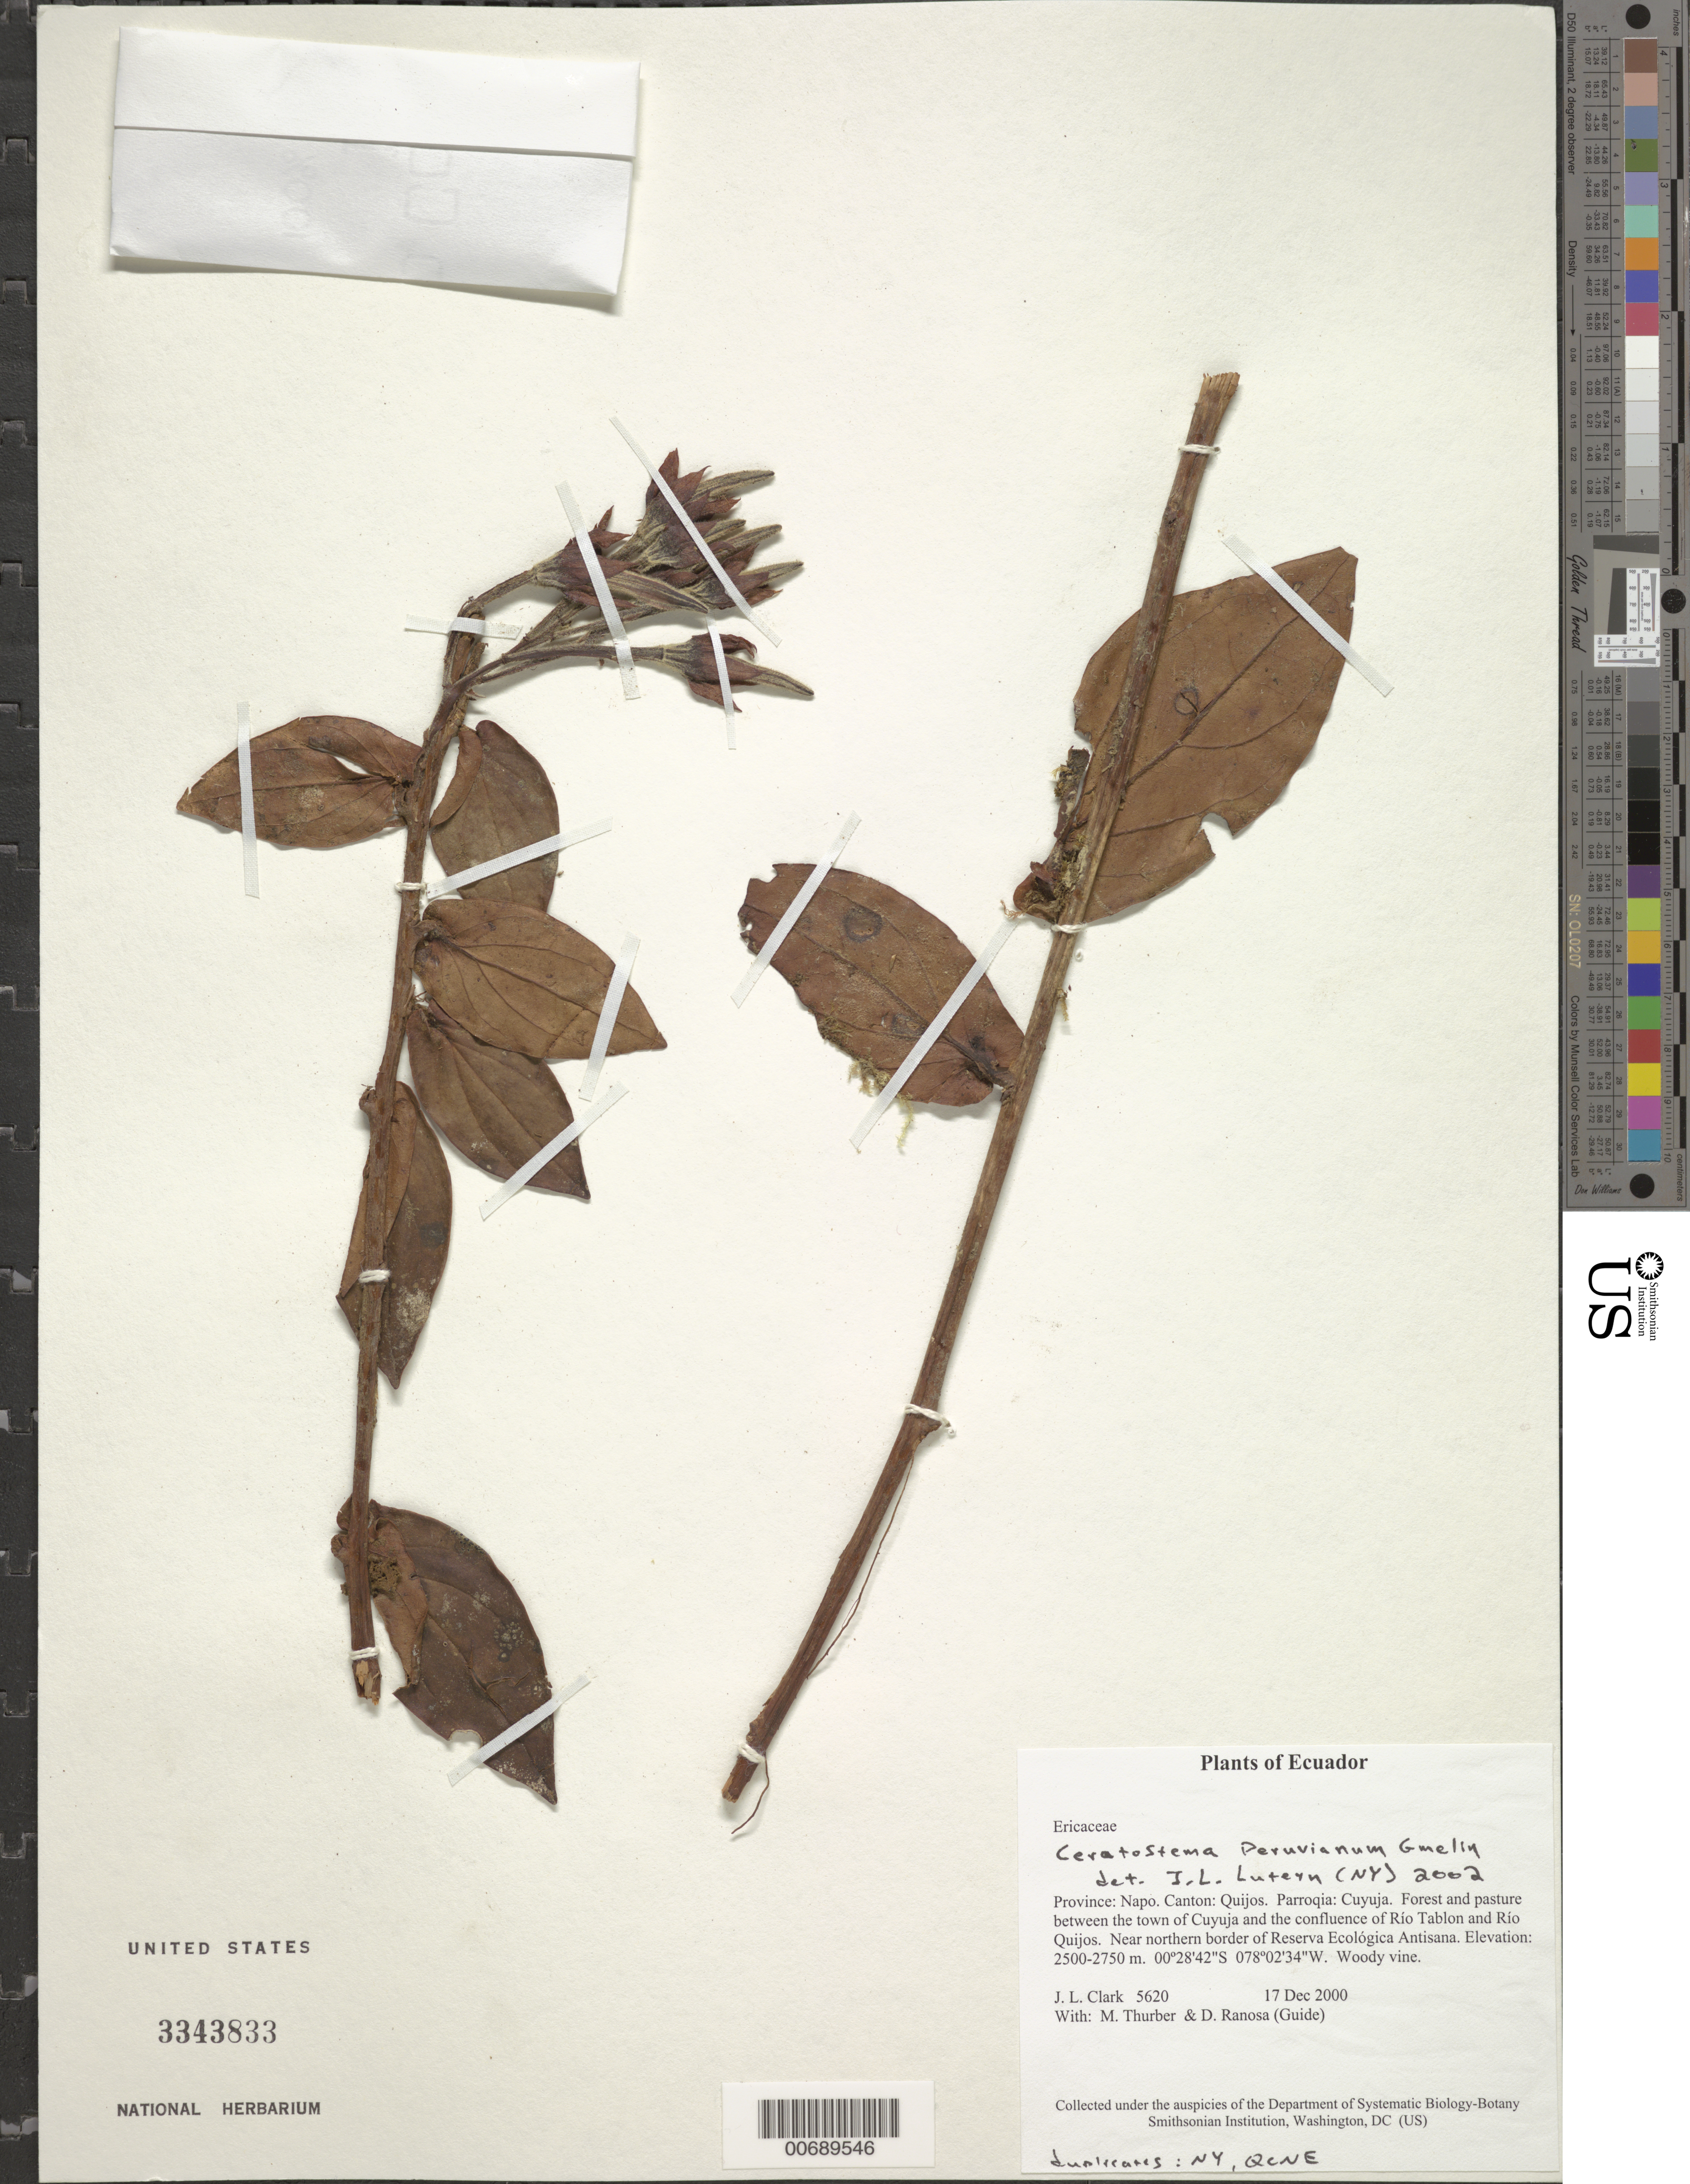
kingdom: Plantae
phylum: Tracheophyta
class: Magnoliopsida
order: Ericales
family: Ericaceae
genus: Ceratostema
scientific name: Ceratostema peruvianum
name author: J.F. Gmel.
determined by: Luteyn, J. L.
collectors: J. L. Clark, M. Thurber & D. Ranosa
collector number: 5620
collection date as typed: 17 Dec 2000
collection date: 2000-12-17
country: Ecuador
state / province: Napo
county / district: Quijos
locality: Parroqia: Cuyuja. Forest and pasture between the town of Cuyuja and the confluence of Río Tablon and Río Quijos. Near NErn border of Reserva Ecológica Antisana.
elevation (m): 2500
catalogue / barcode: US 3343833